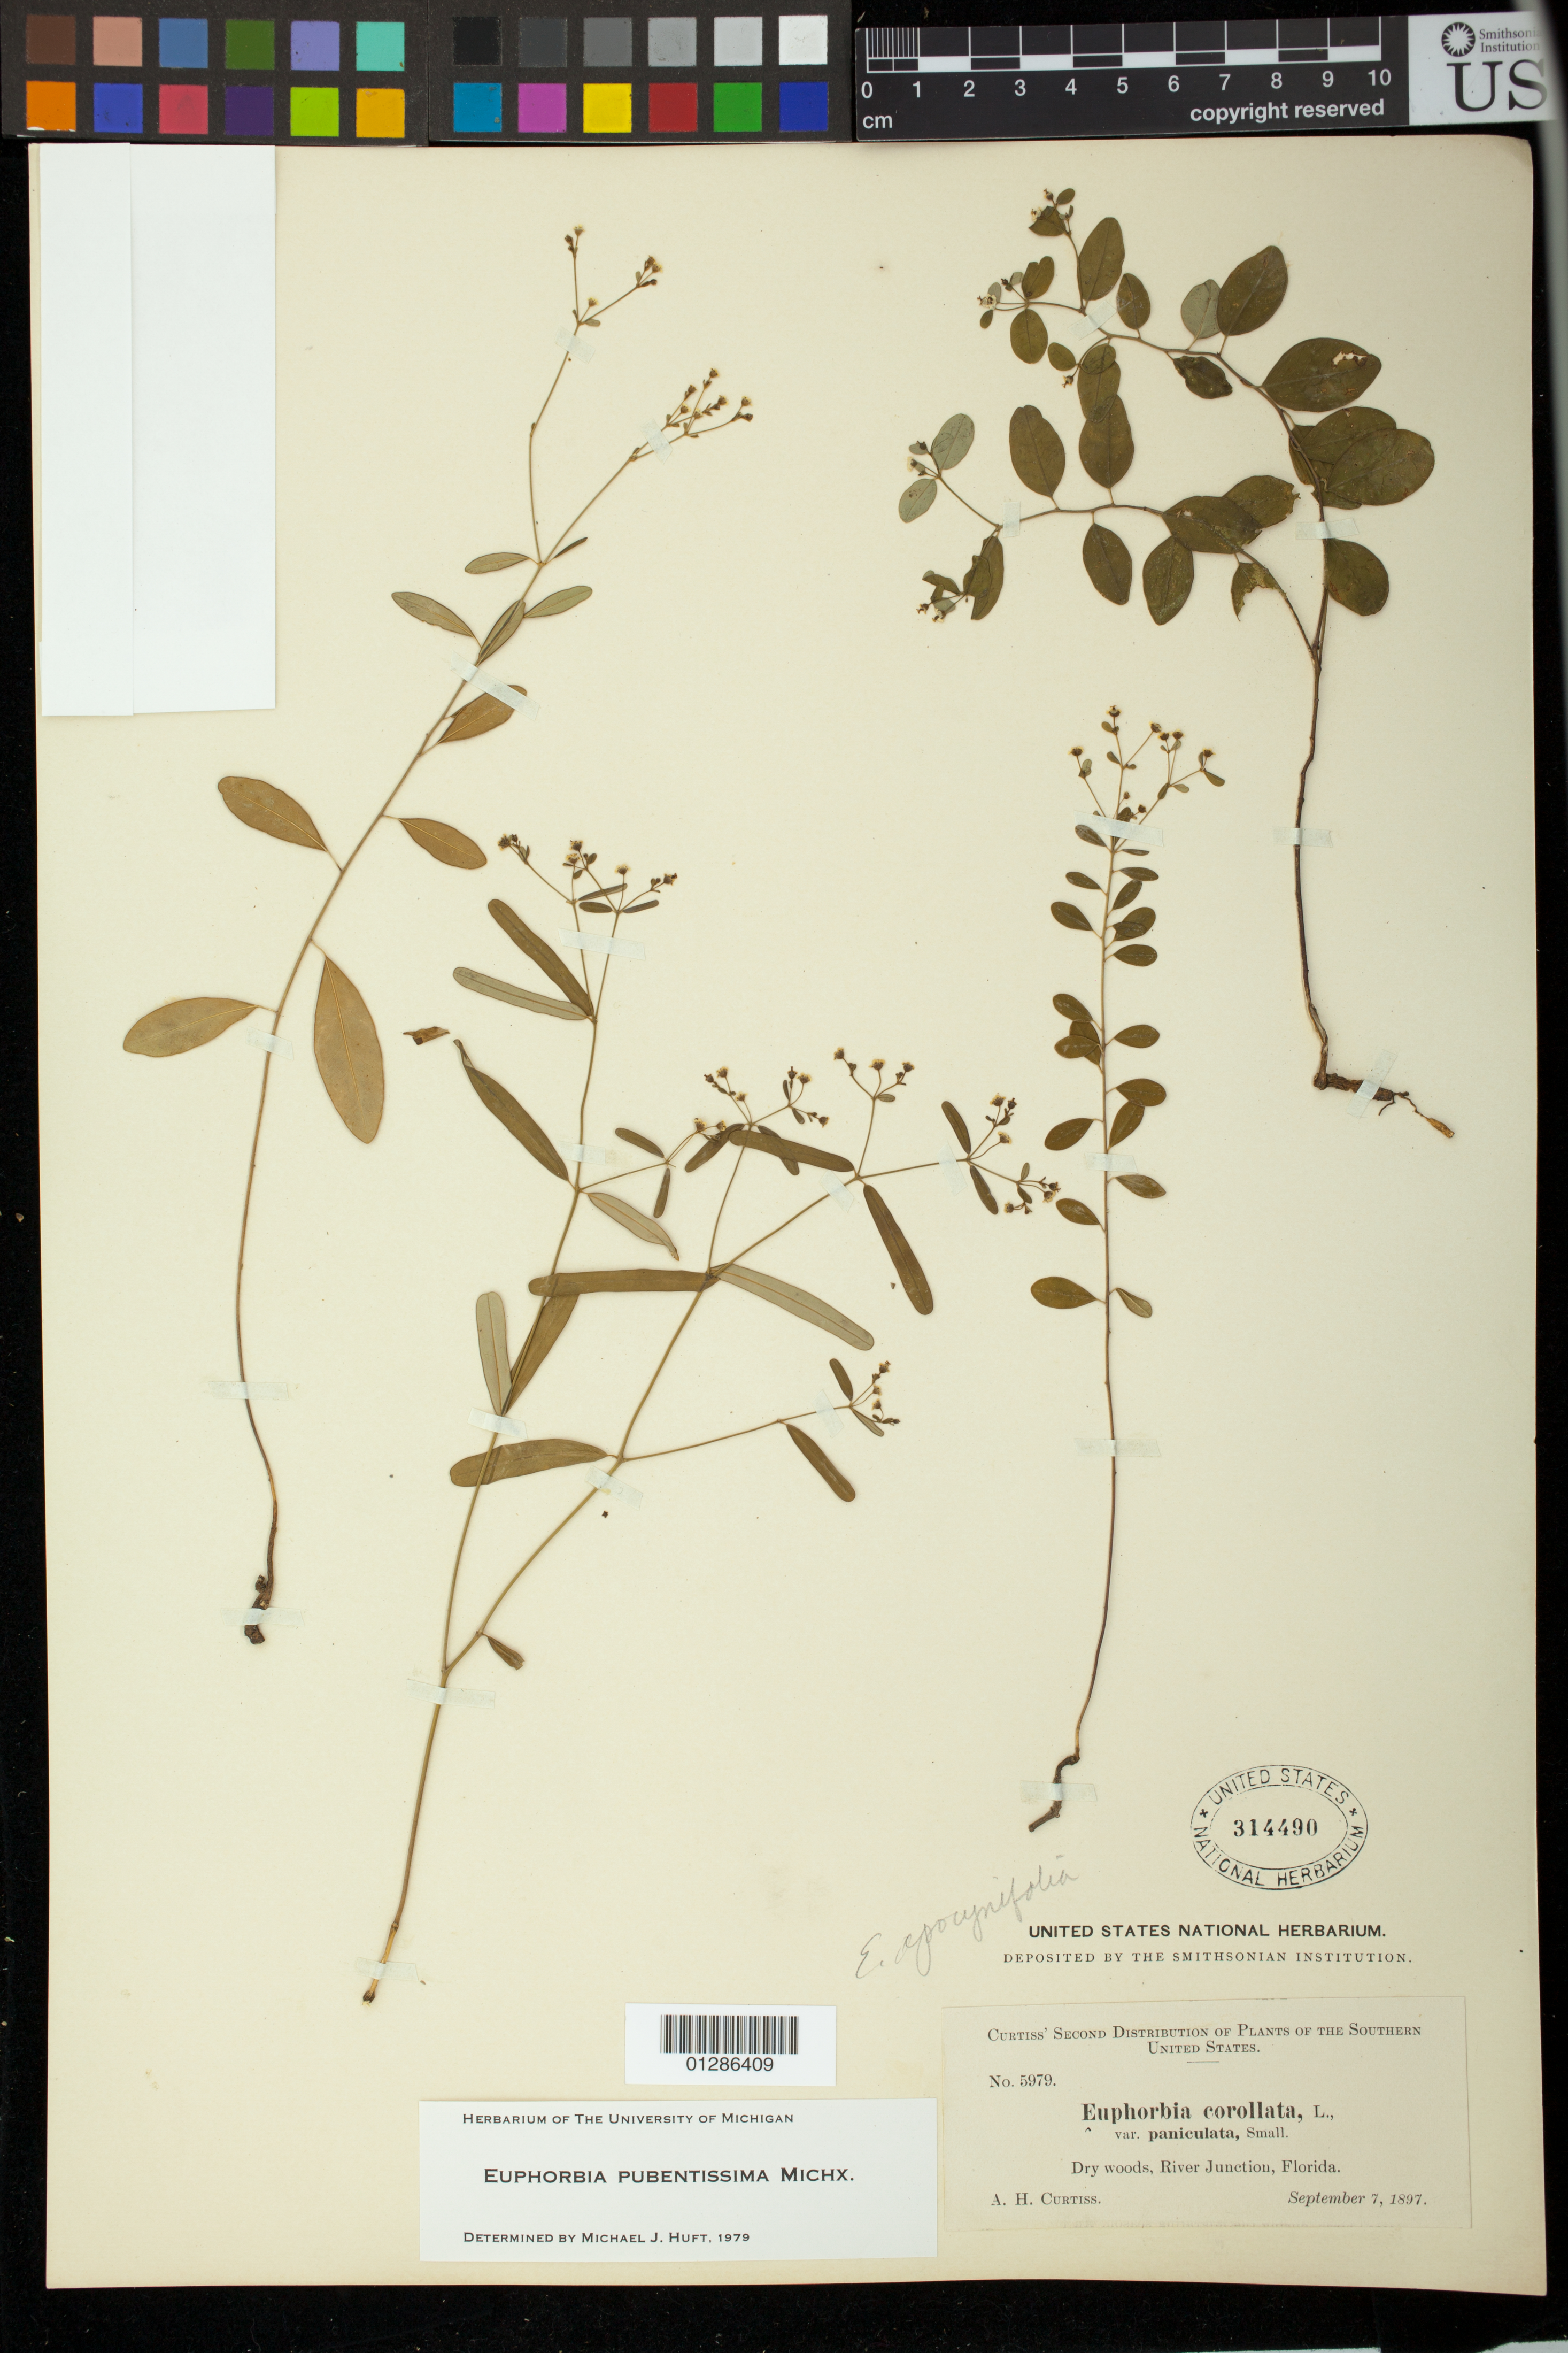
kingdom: Plantae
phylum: Tracheophyta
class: Magnoliopsida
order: Malpighiales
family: Euphorbiaceae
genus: Euphorbia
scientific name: Euphorbia pubentissima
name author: Michx.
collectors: A. H. Curtiss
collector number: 5979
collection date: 1897-08-07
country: United States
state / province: Florida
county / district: Gadsden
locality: River Junction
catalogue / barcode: US 314490